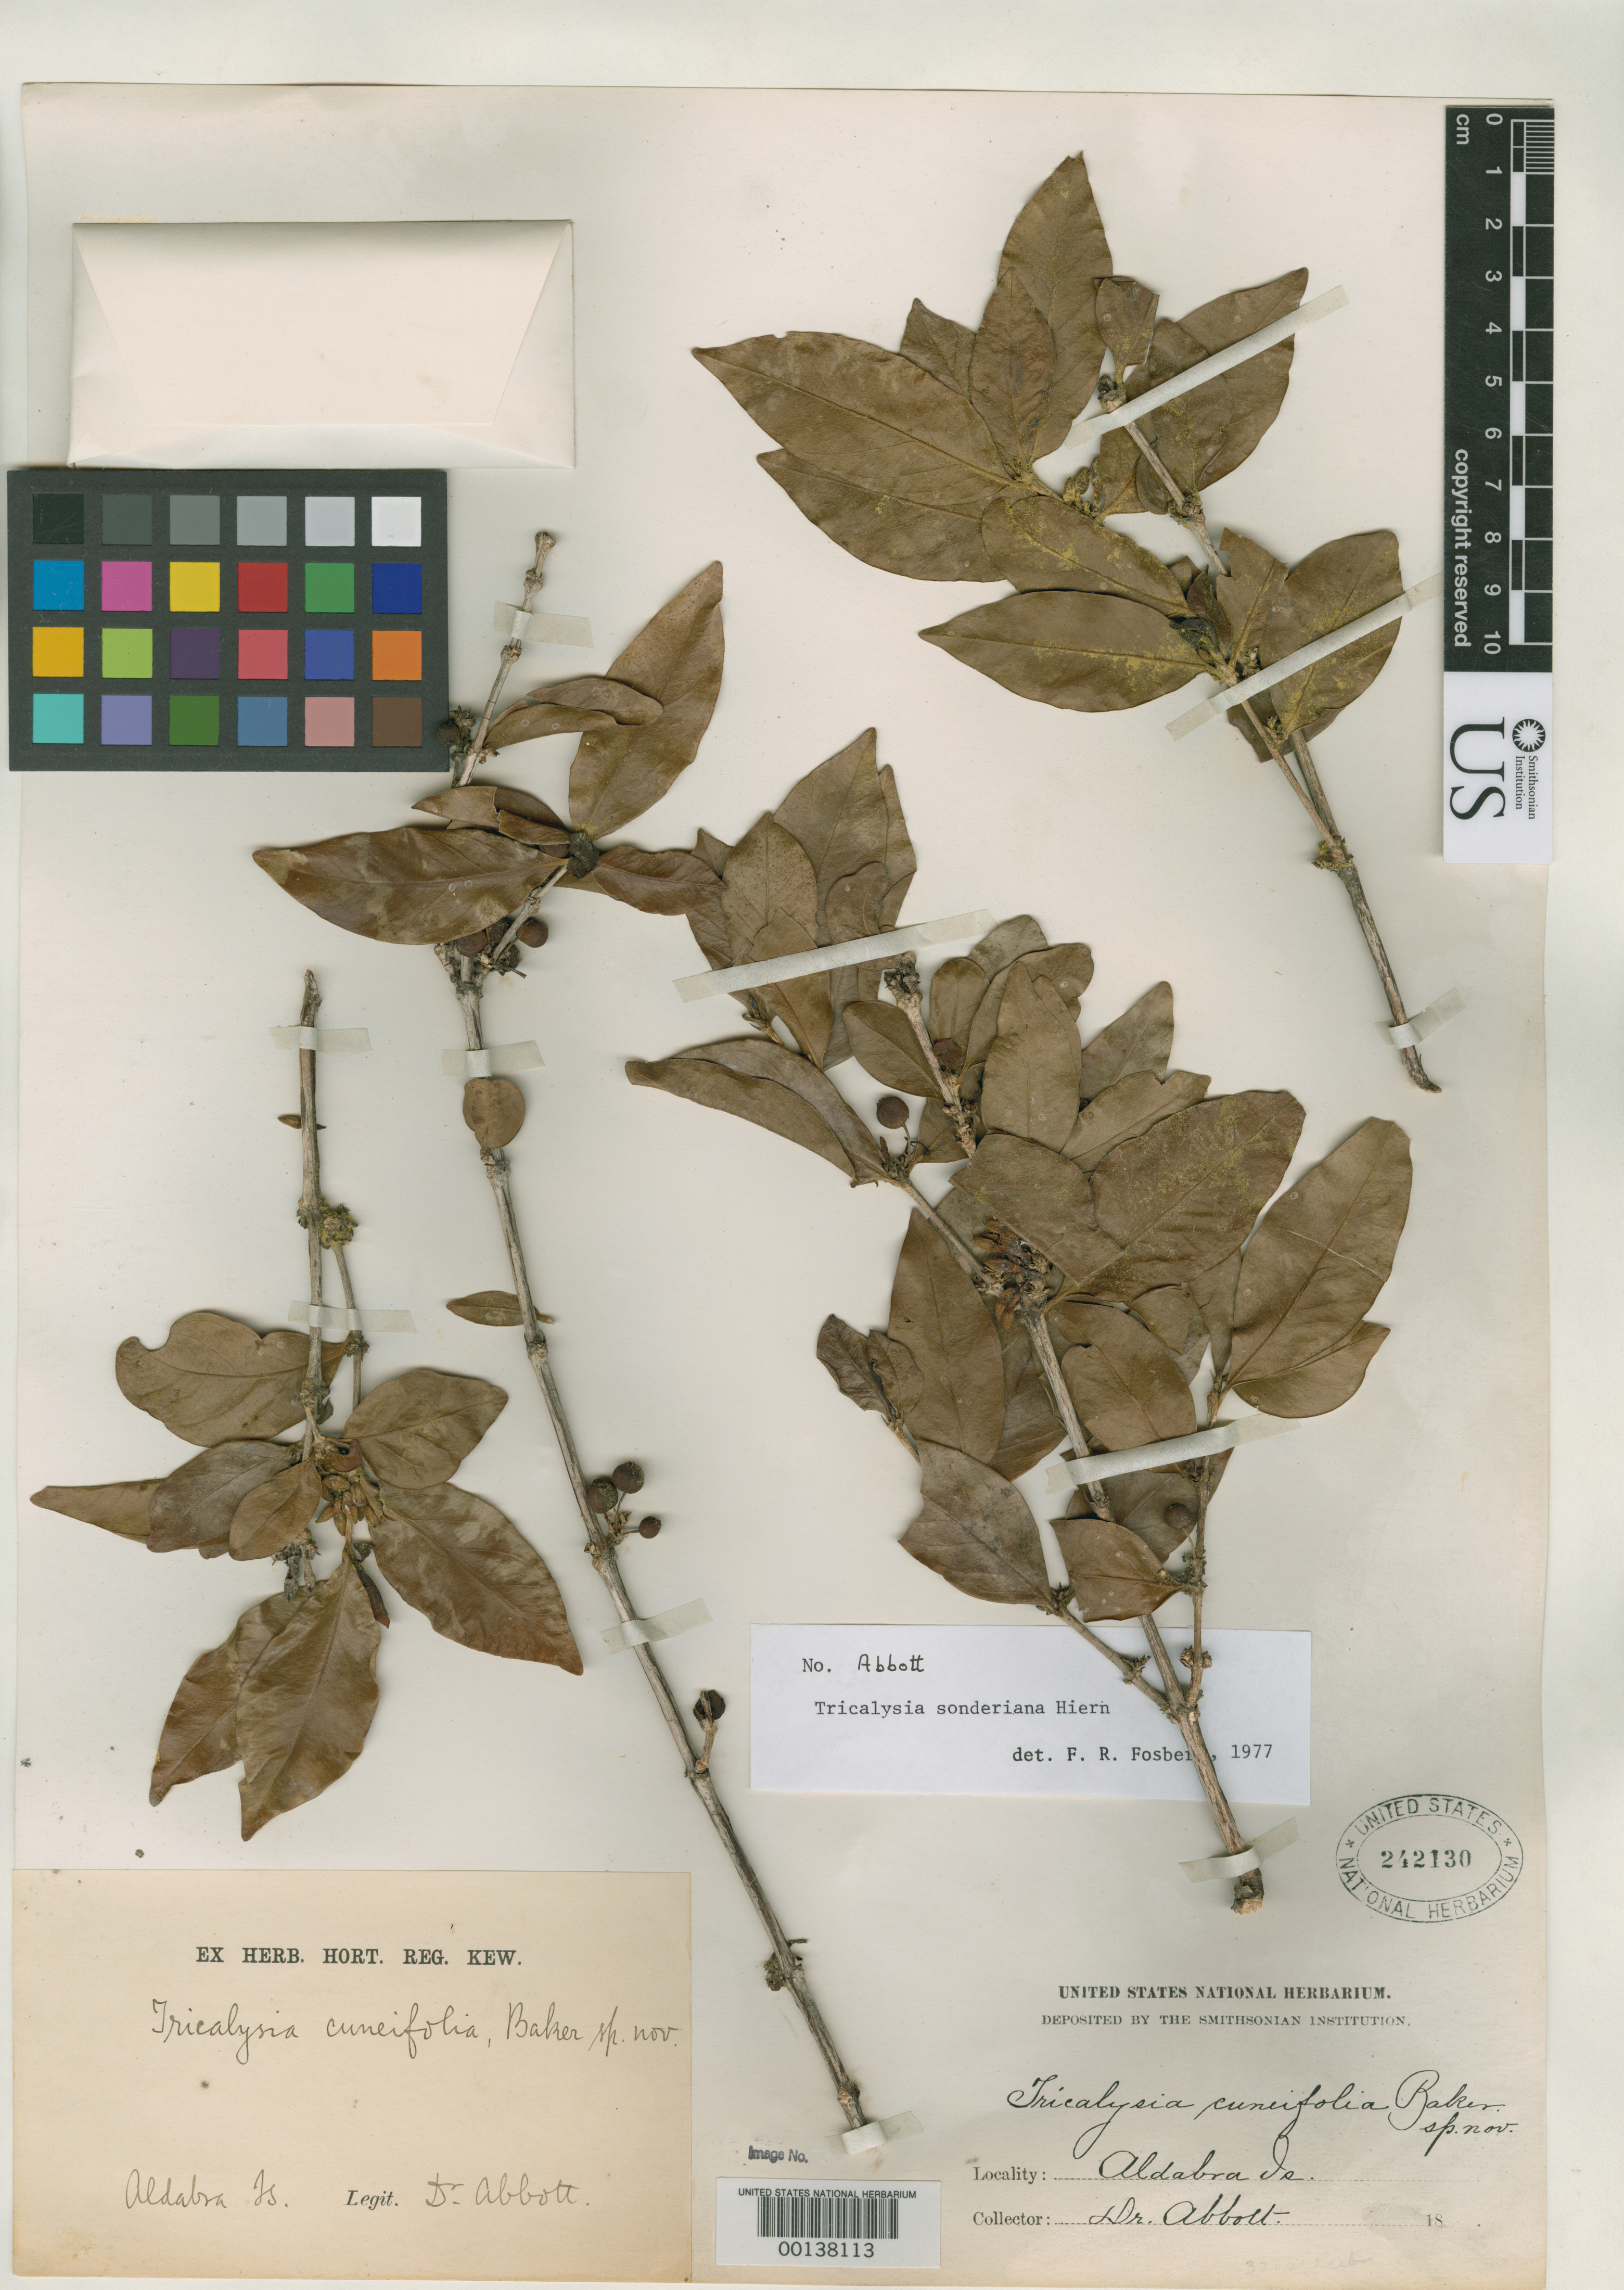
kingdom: Plantae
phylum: Tracheophyta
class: Magnoliopsida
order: Gentianales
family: Rubiaceae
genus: Tricalysia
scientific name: Tricalysia cunefolia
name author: Baker in Mart.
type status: Isotype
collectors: W. L. Abbott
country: Seychelles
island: Aldabra Atoll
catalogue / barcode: US 242130